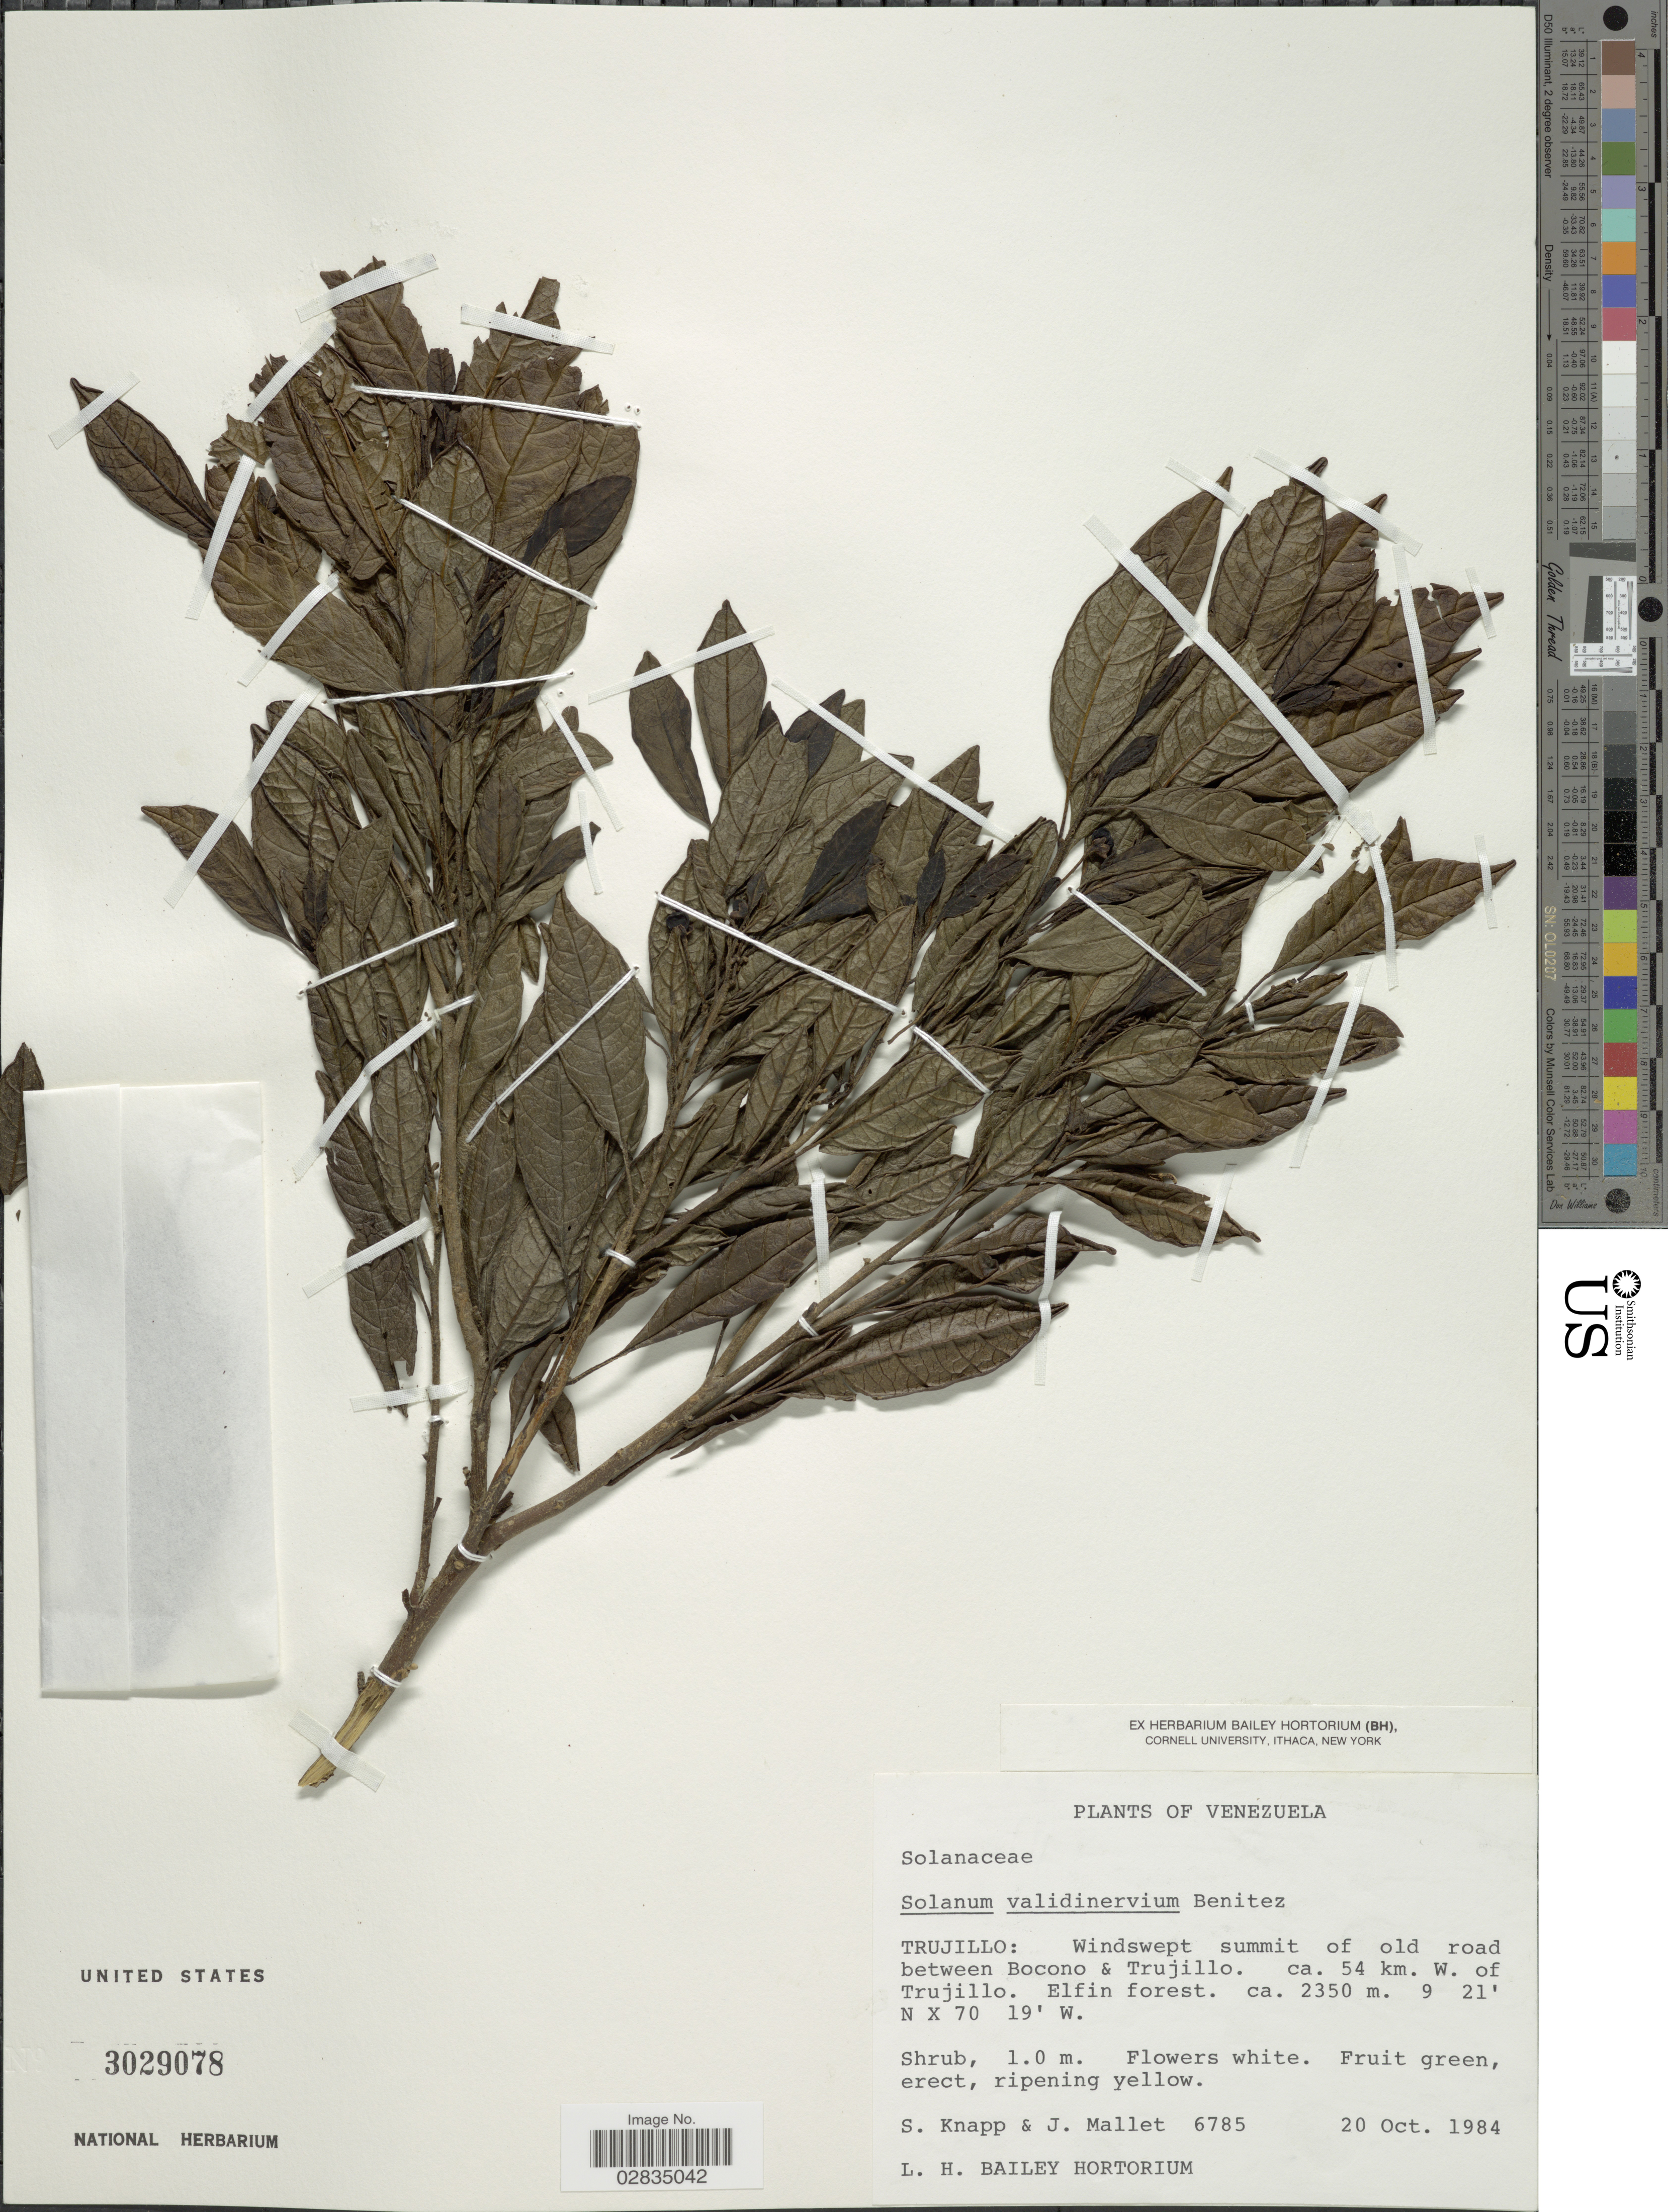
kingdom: Plantae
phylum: Tracheophyta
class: Magnoliopsida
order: Solanales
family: Solanaceae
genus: Solanum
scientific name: Solanum validinervium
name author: Benítez & S. Knapp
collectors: S. Knapp & J. Mallet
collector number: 6785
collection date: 1984-10-20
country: Venezuela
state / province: Trujillo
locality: Windswept summit of old road between Bocono & Trujillo, ca. 54 km. W. of Trujillo, Elfin forest.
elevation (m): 2350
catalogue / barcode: US 3029078